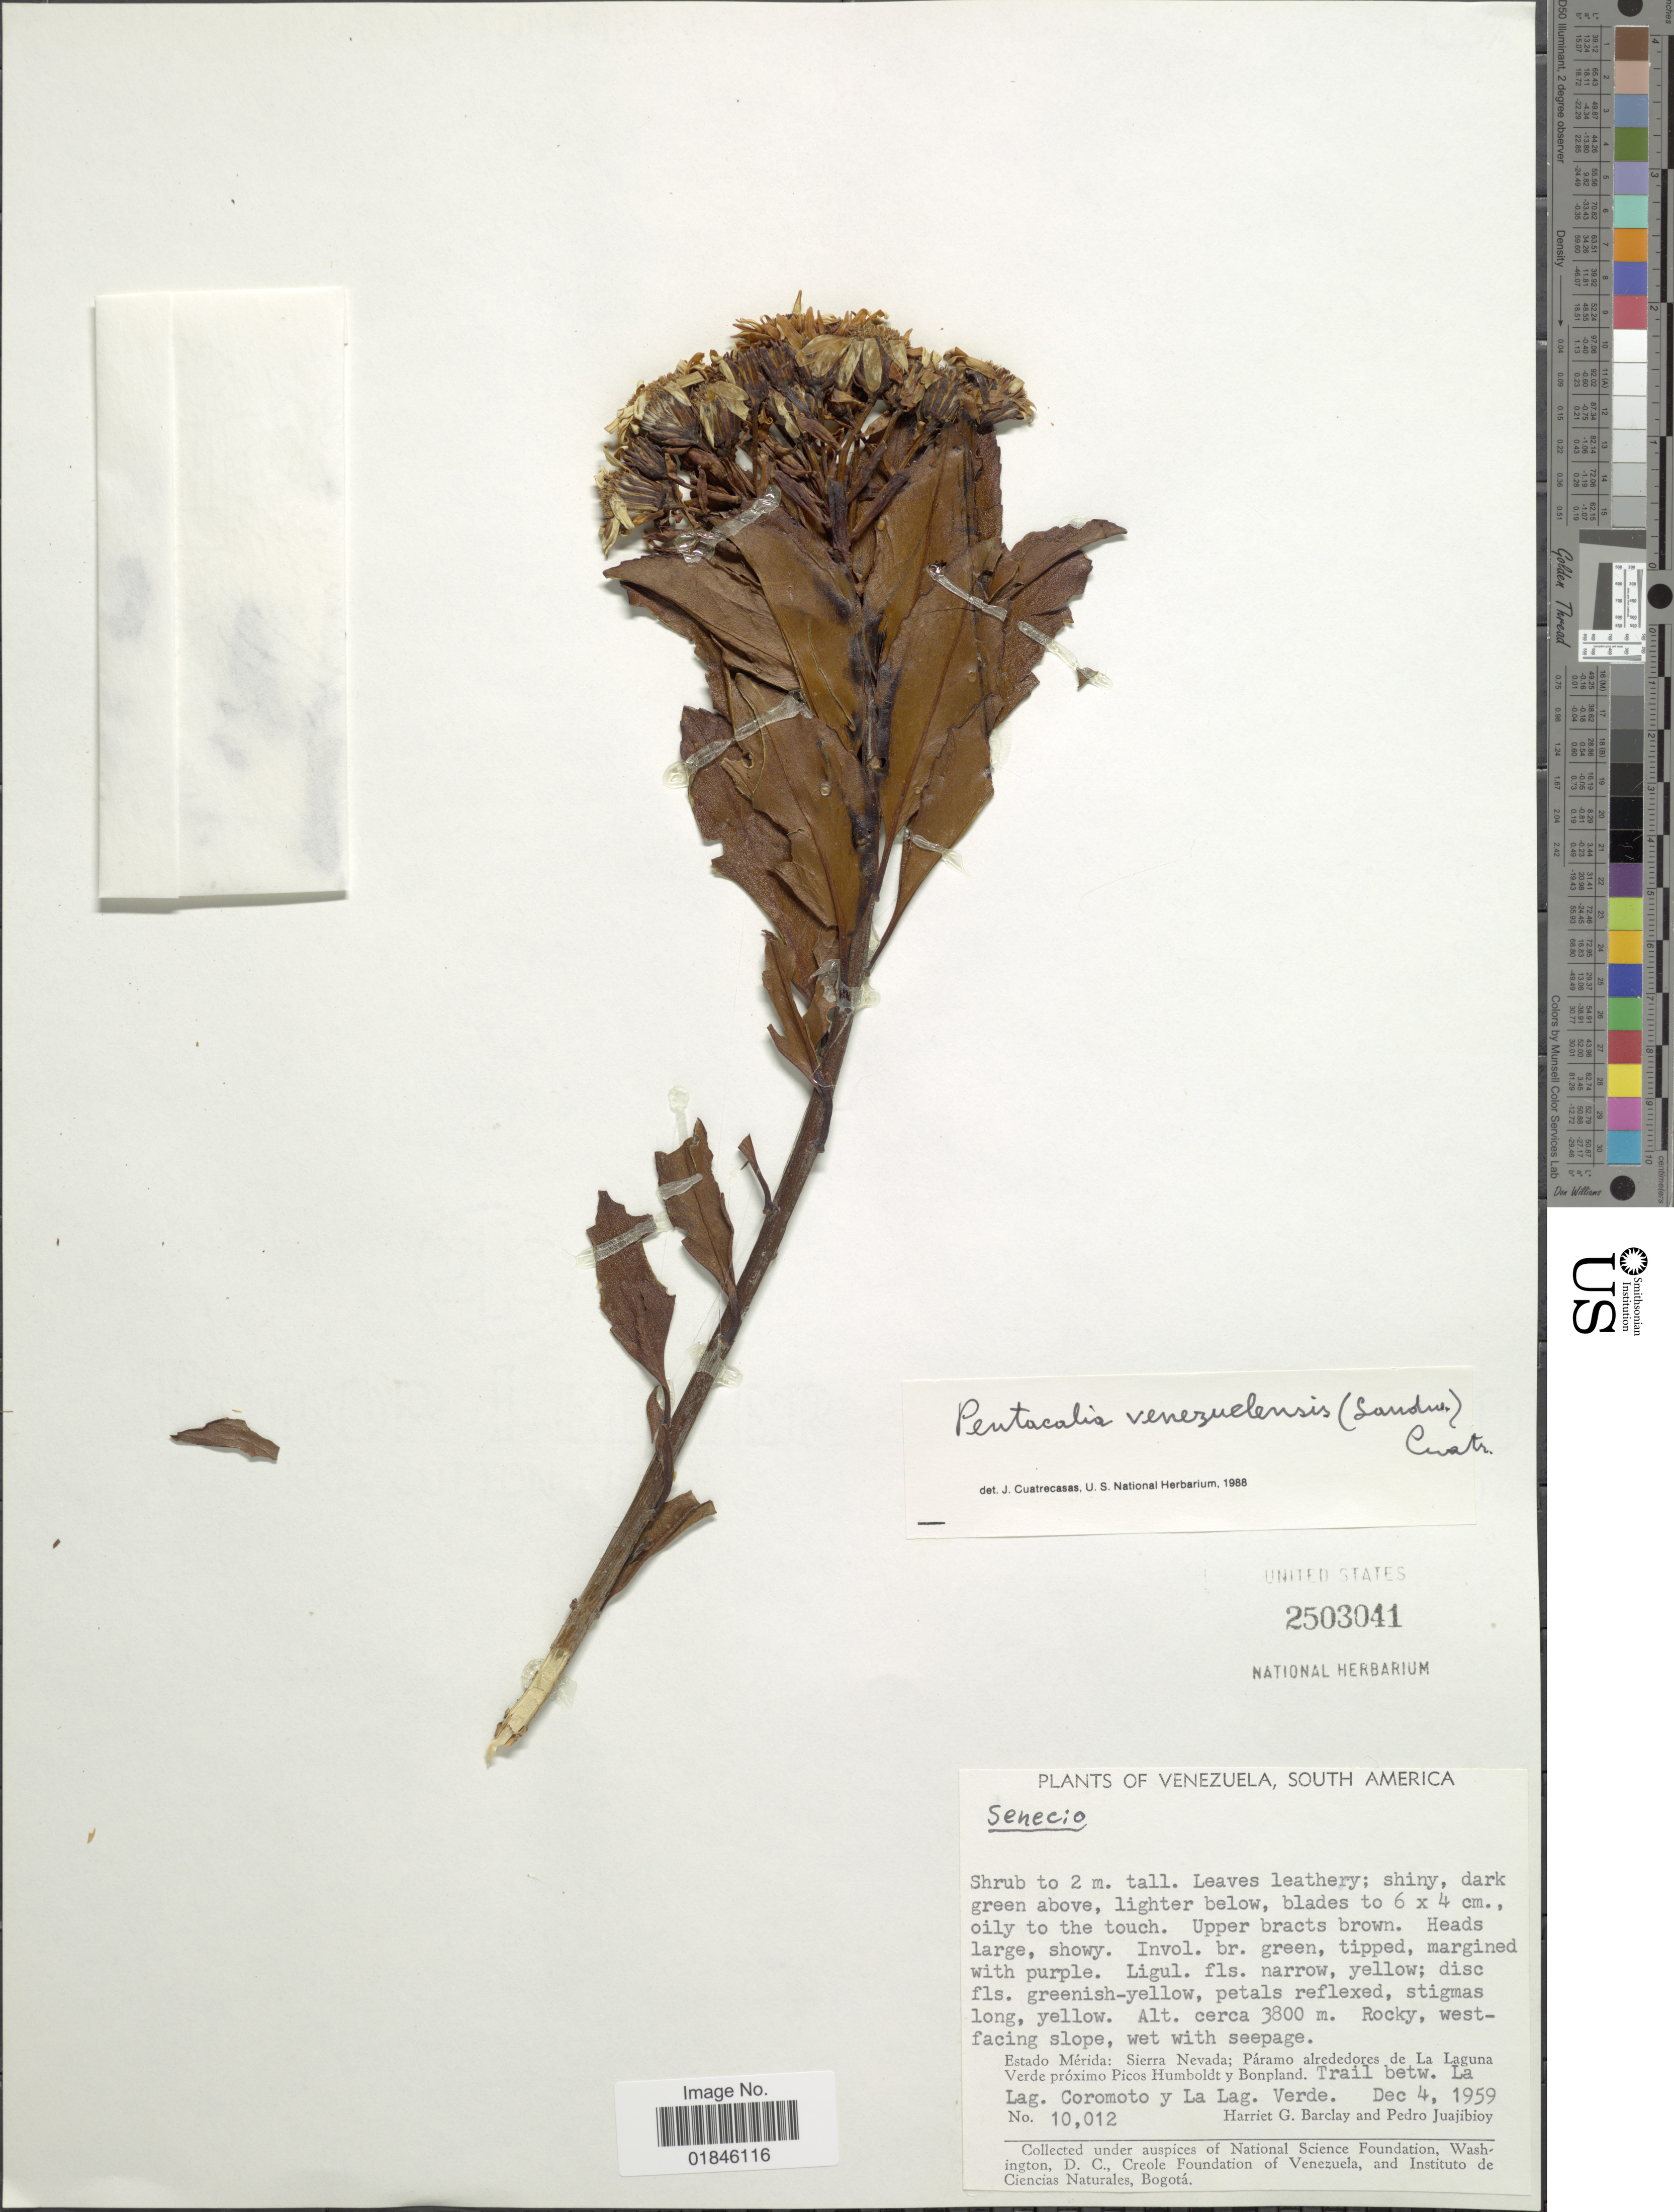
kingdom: Plantae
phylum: Tracheophyta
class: Magnoliopsida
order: Asterales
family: Asteraceae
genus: Pentacalia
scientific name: Pentacalia venezuelensis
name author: (Sandwith) Cuatrec.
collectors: H. G. Barclay & P. Juajibioy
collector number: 10012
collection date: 1959-12-04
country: Venezuela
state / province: Mérida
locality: Estado Mérida: Sierra Nevada; Páramo alrededores de La Laguna Verde próximo Picos Humboldt y Bonpland. Trail betw. La Lag. Coromoto y La Lag. Verde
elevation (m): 3800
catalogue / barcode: US 2503041